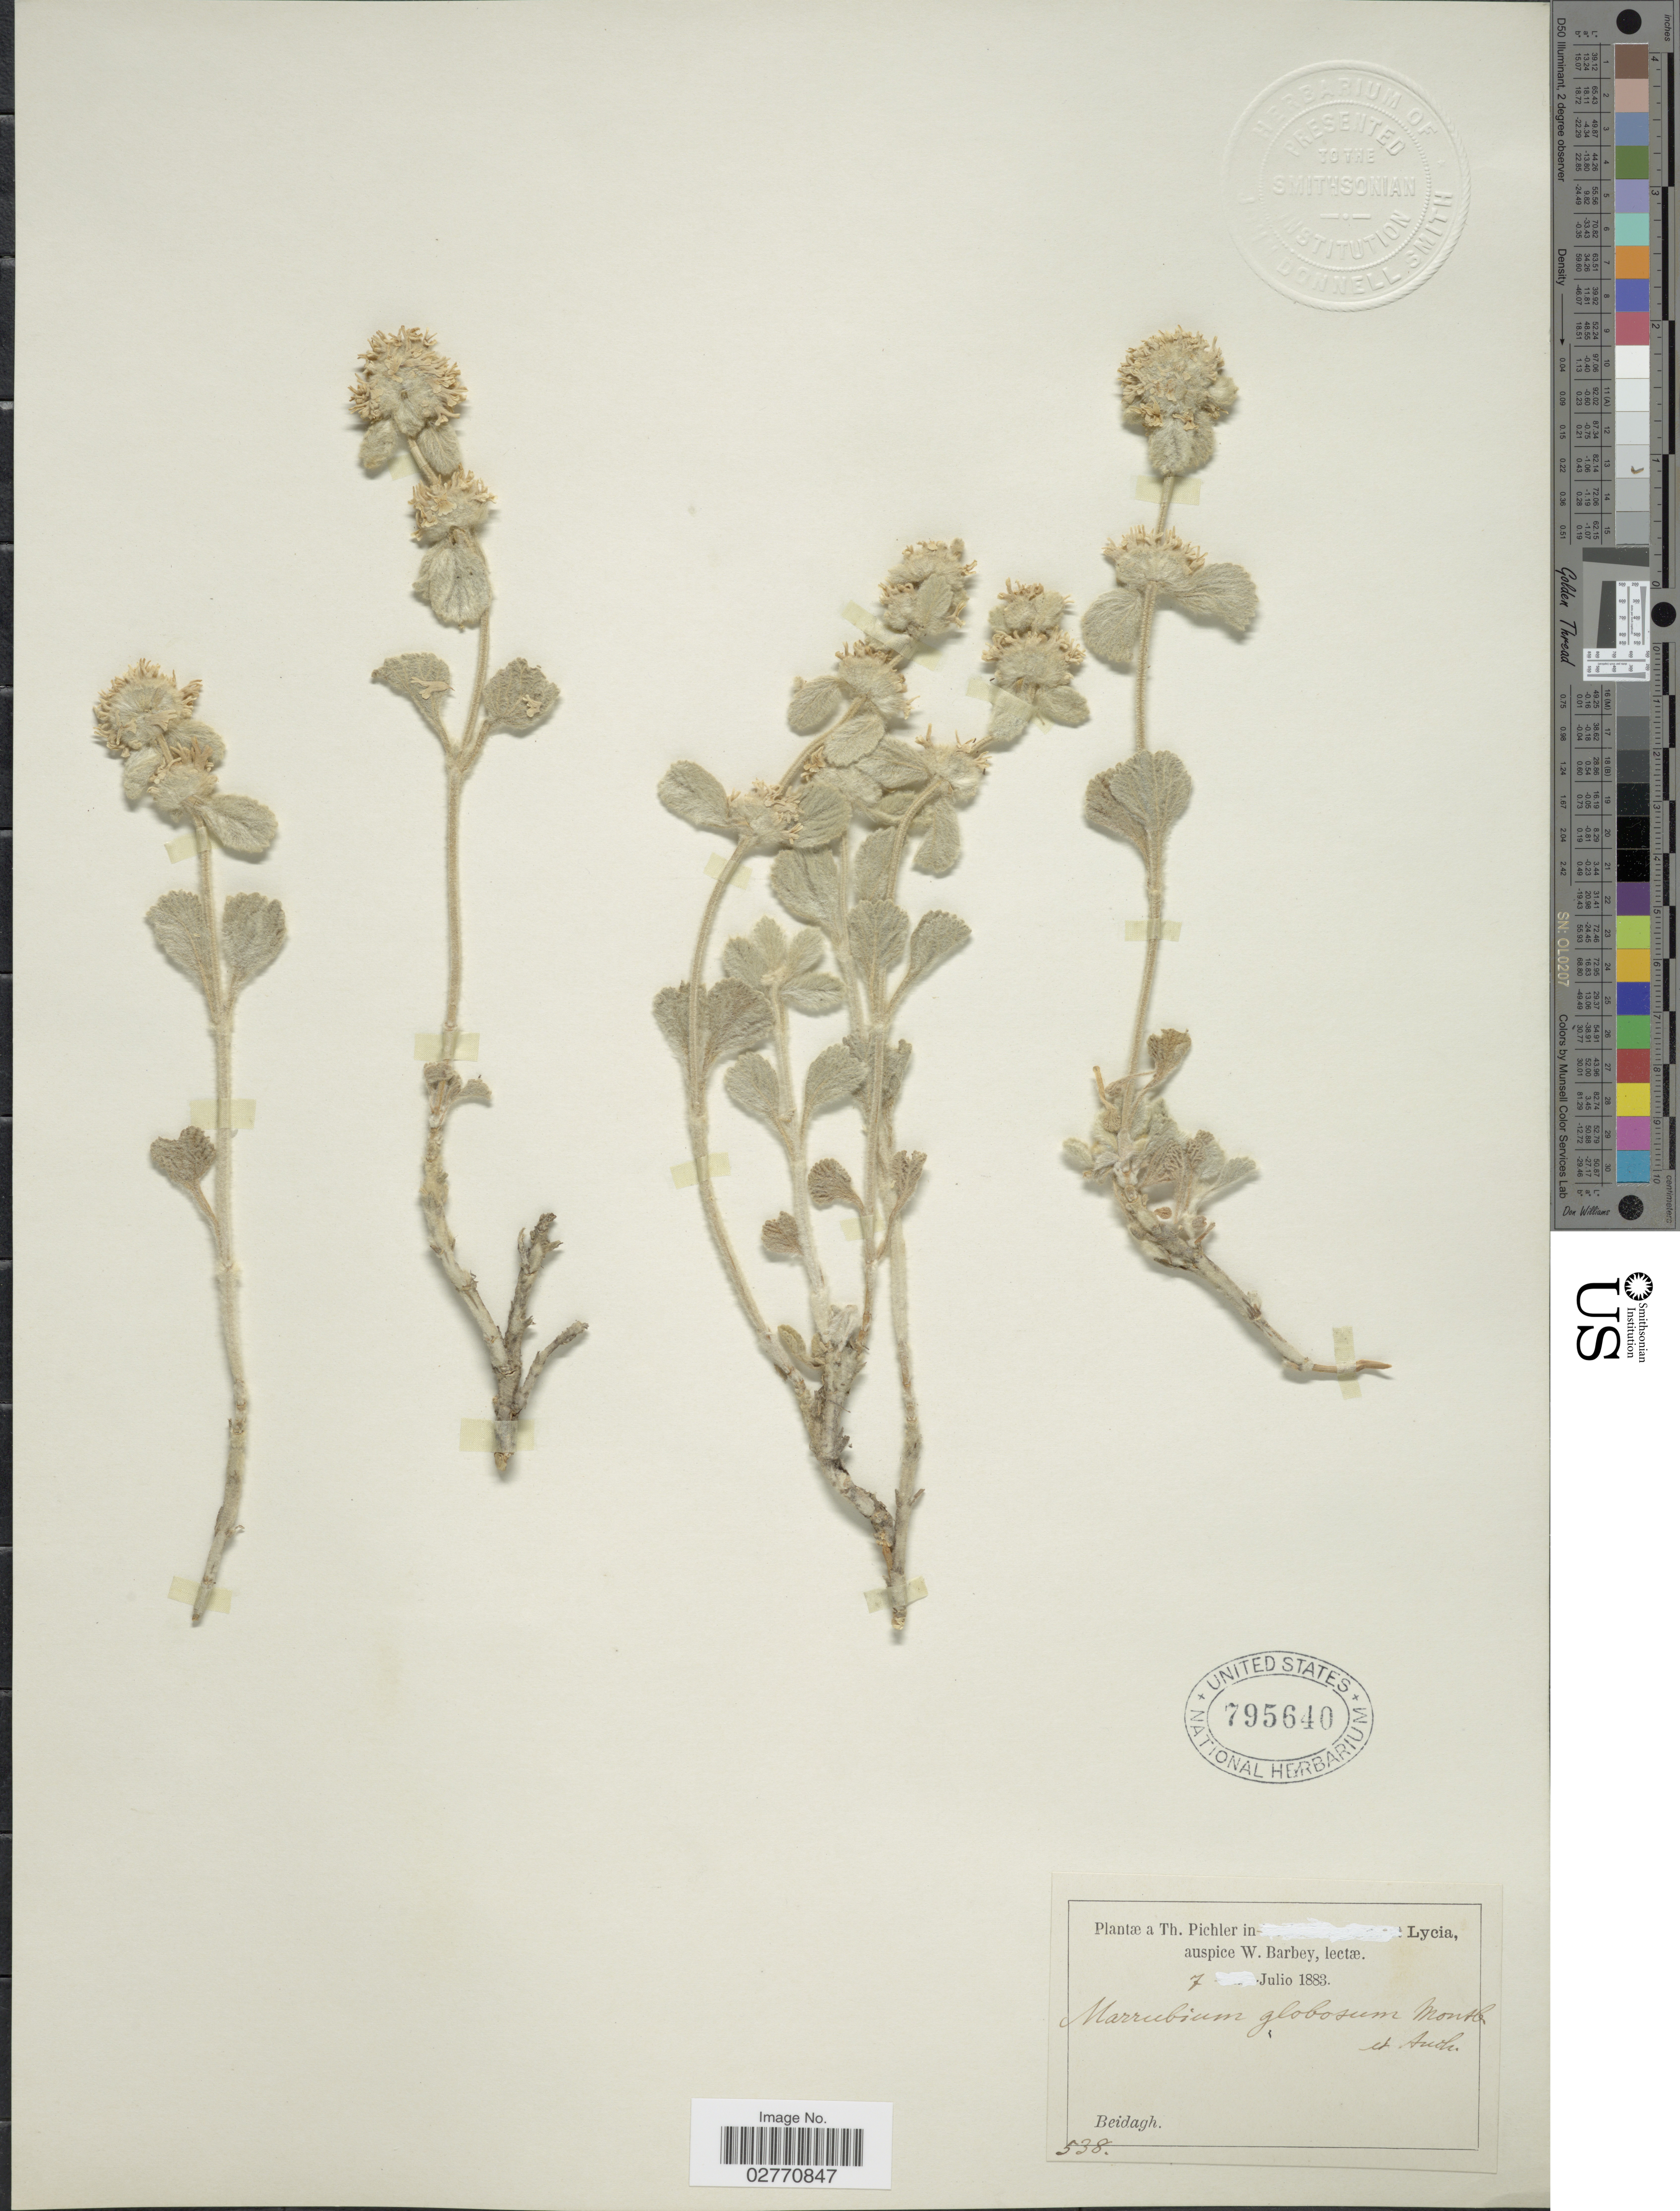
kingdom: Plantae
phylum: Tracheophyta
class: Magnoliopsida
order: Lamiales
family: Lamiaceae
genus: Marrubium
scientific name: Marrubium globosum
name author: Montbret & Aucher ex Benth.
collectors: T. Pichler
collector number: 538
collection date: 1883-07-07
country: Turkey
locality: Beidagh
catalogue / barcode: US 795640